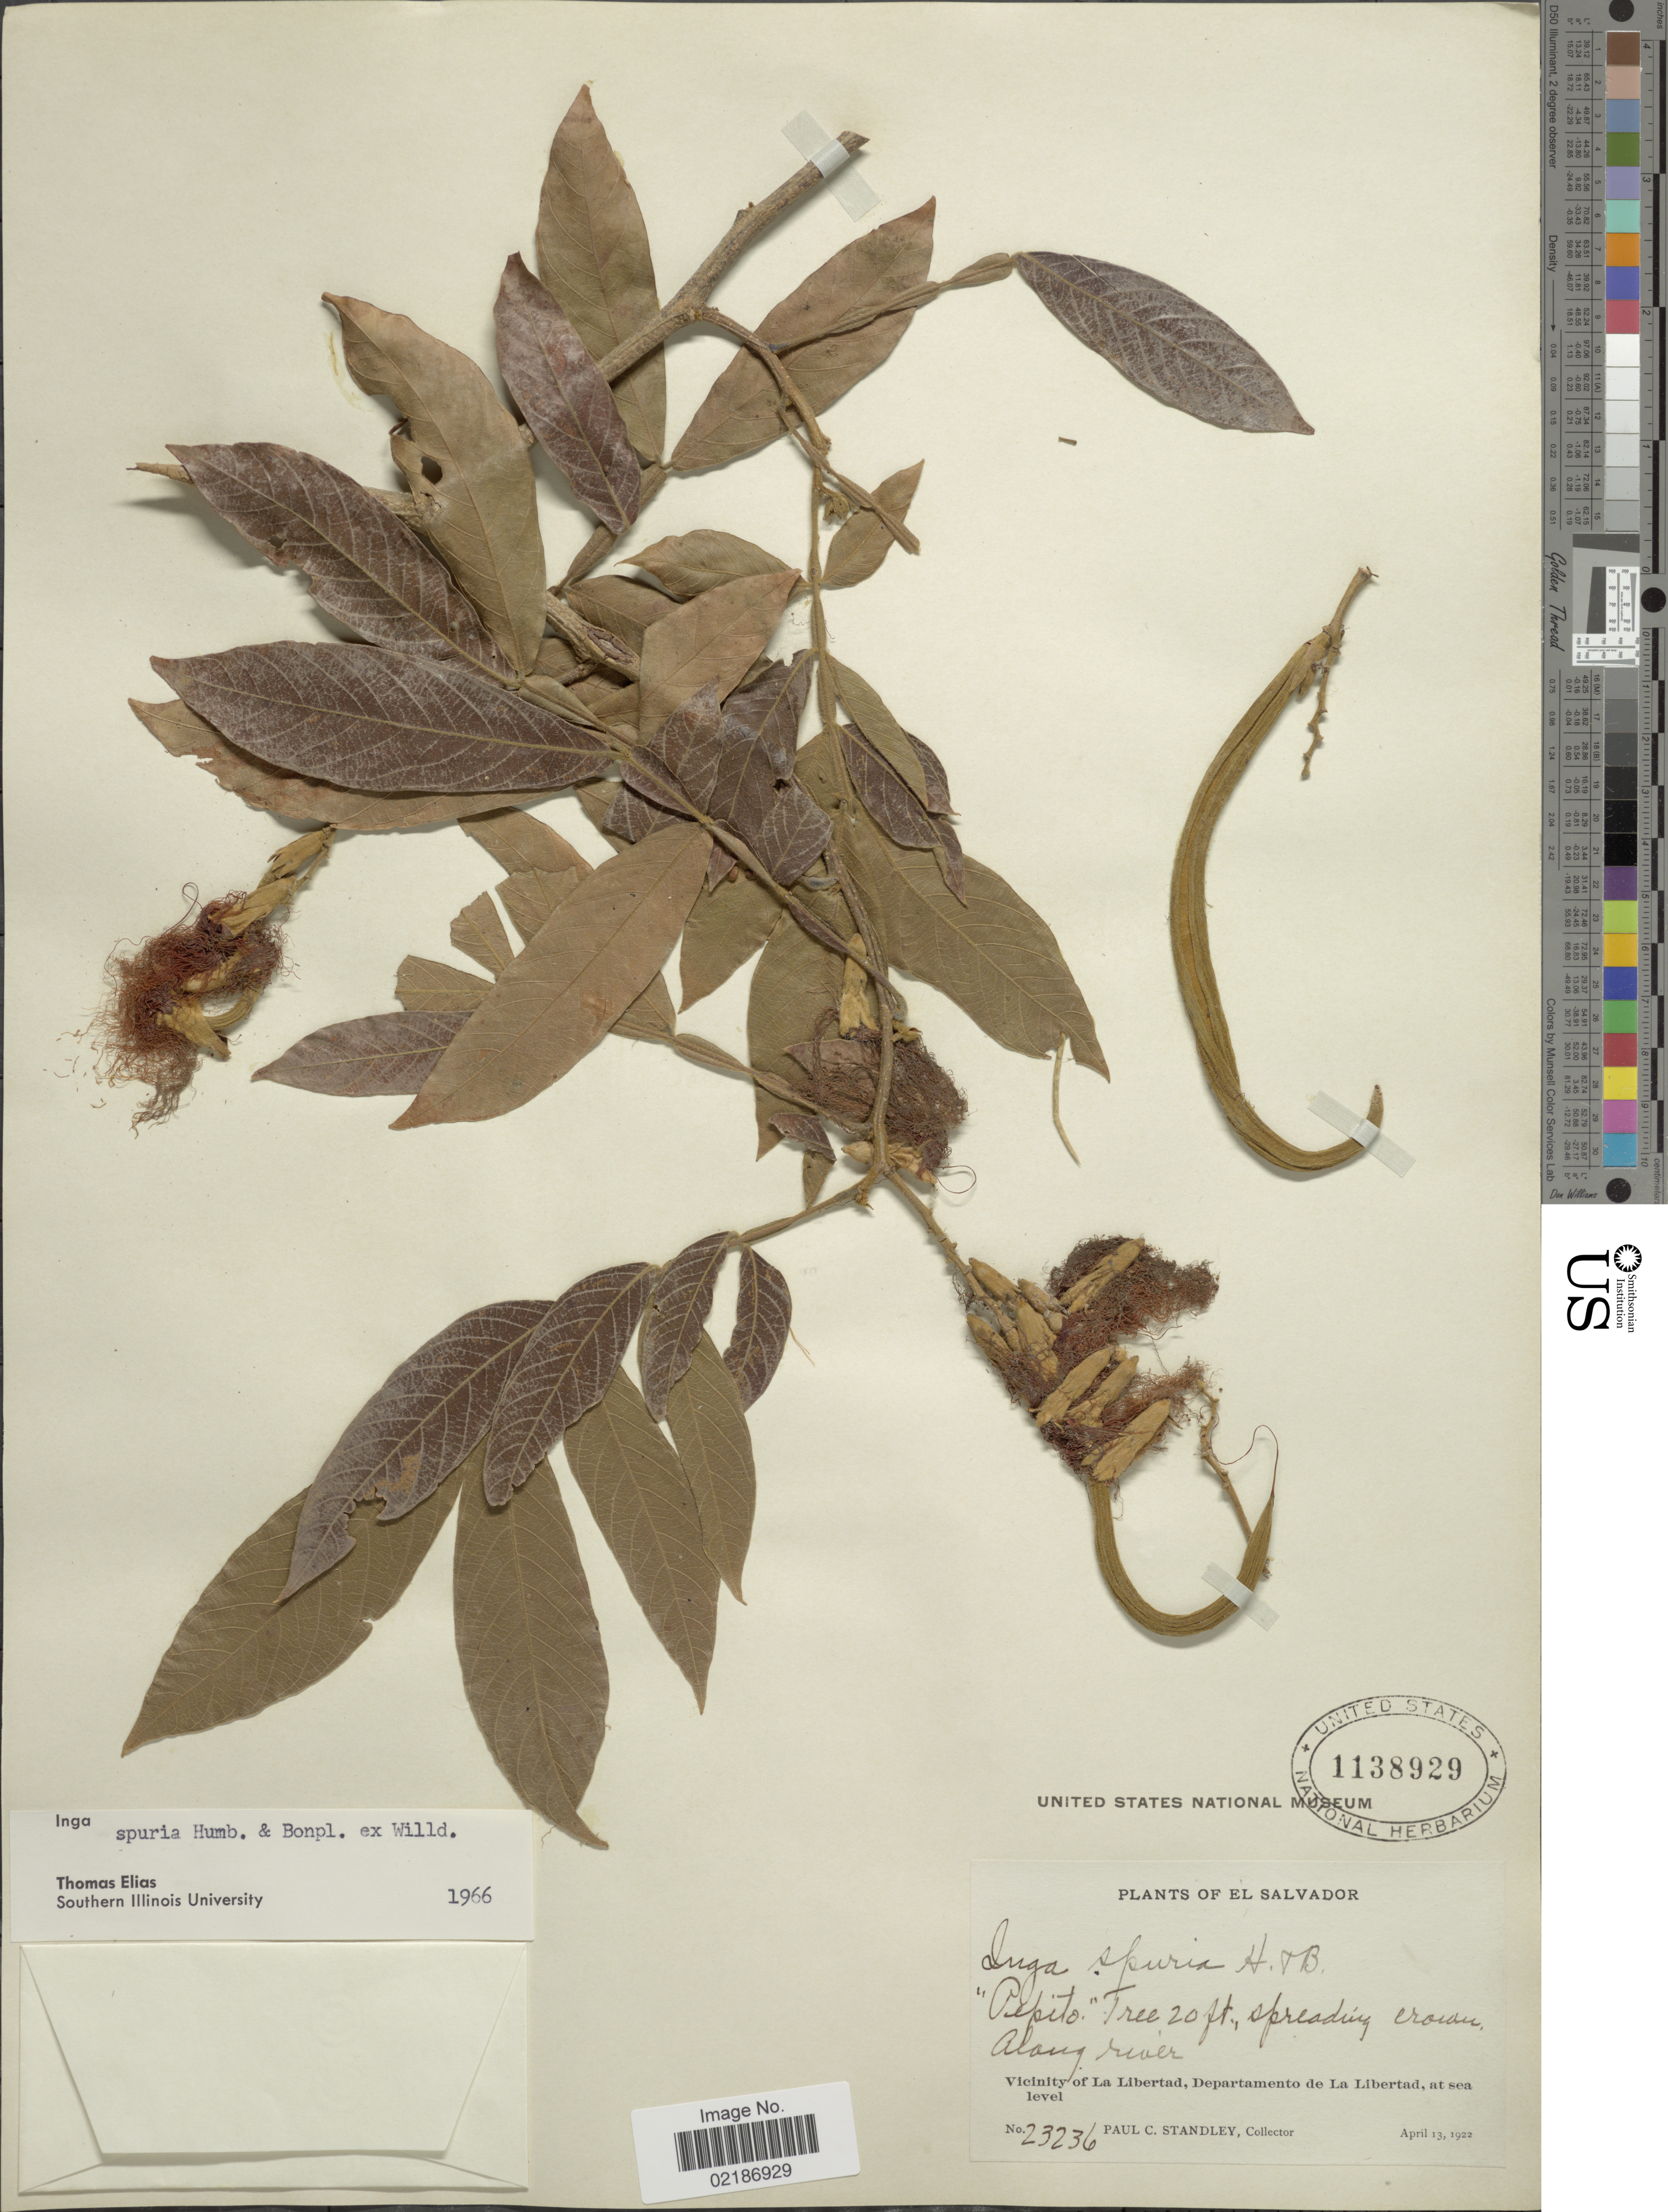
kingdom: Plantae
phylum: Tracheophyta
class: Magnoliopsida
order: Fabales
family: Fabaceae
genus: Inga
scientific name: Inga vera subsp. vera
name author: Willd.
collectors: P. C. Standley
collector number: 23236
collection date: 1922-04-13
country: El Salvador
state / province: La Libertad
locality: Vicinity of La Libertad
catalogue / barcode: US 1138929